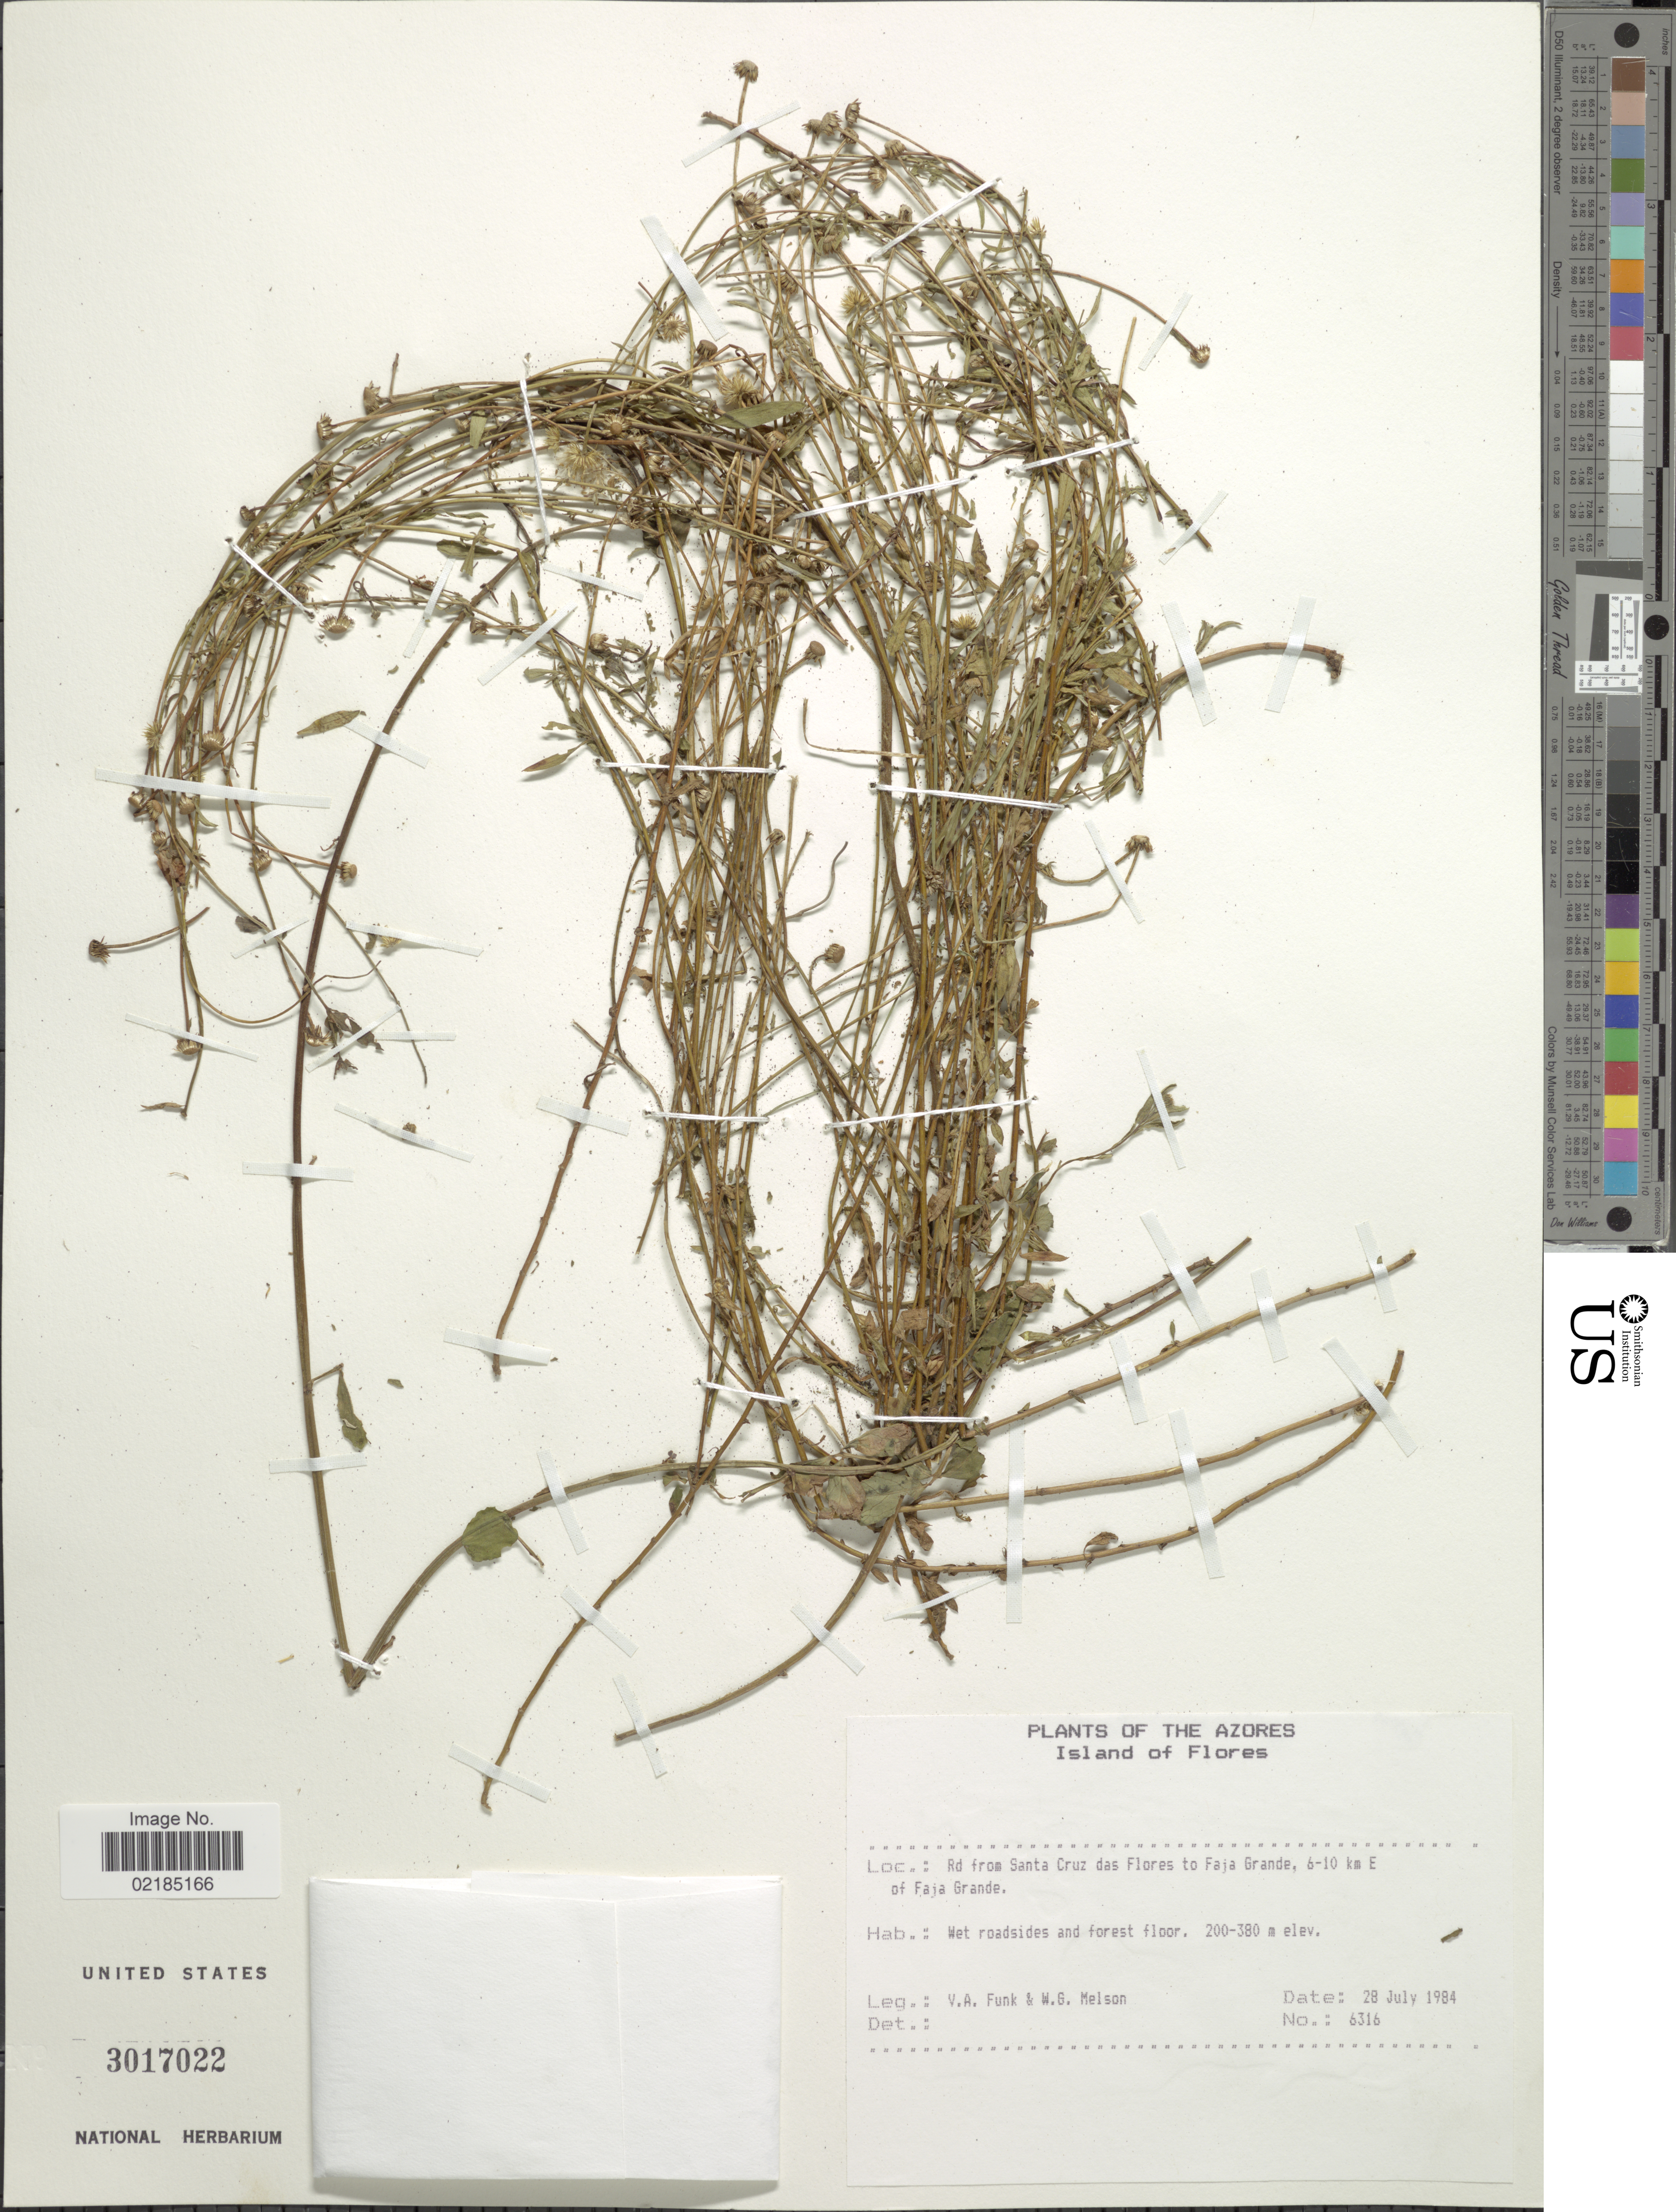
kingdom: Plantae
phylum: Tracheophyta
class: Magnoliopsida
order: Asterales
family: Asteraceae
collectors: V. Funk & W. Melson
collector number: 6316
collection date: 1984-07-28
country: Portugal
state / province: Azores (Aut. Reg.)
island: Flores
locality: Island of Flores. Rd from Santa Cruz das Flores to Faja Grande, 6-10 km E of Faja Grande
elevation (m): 200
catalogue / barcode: US 3017022